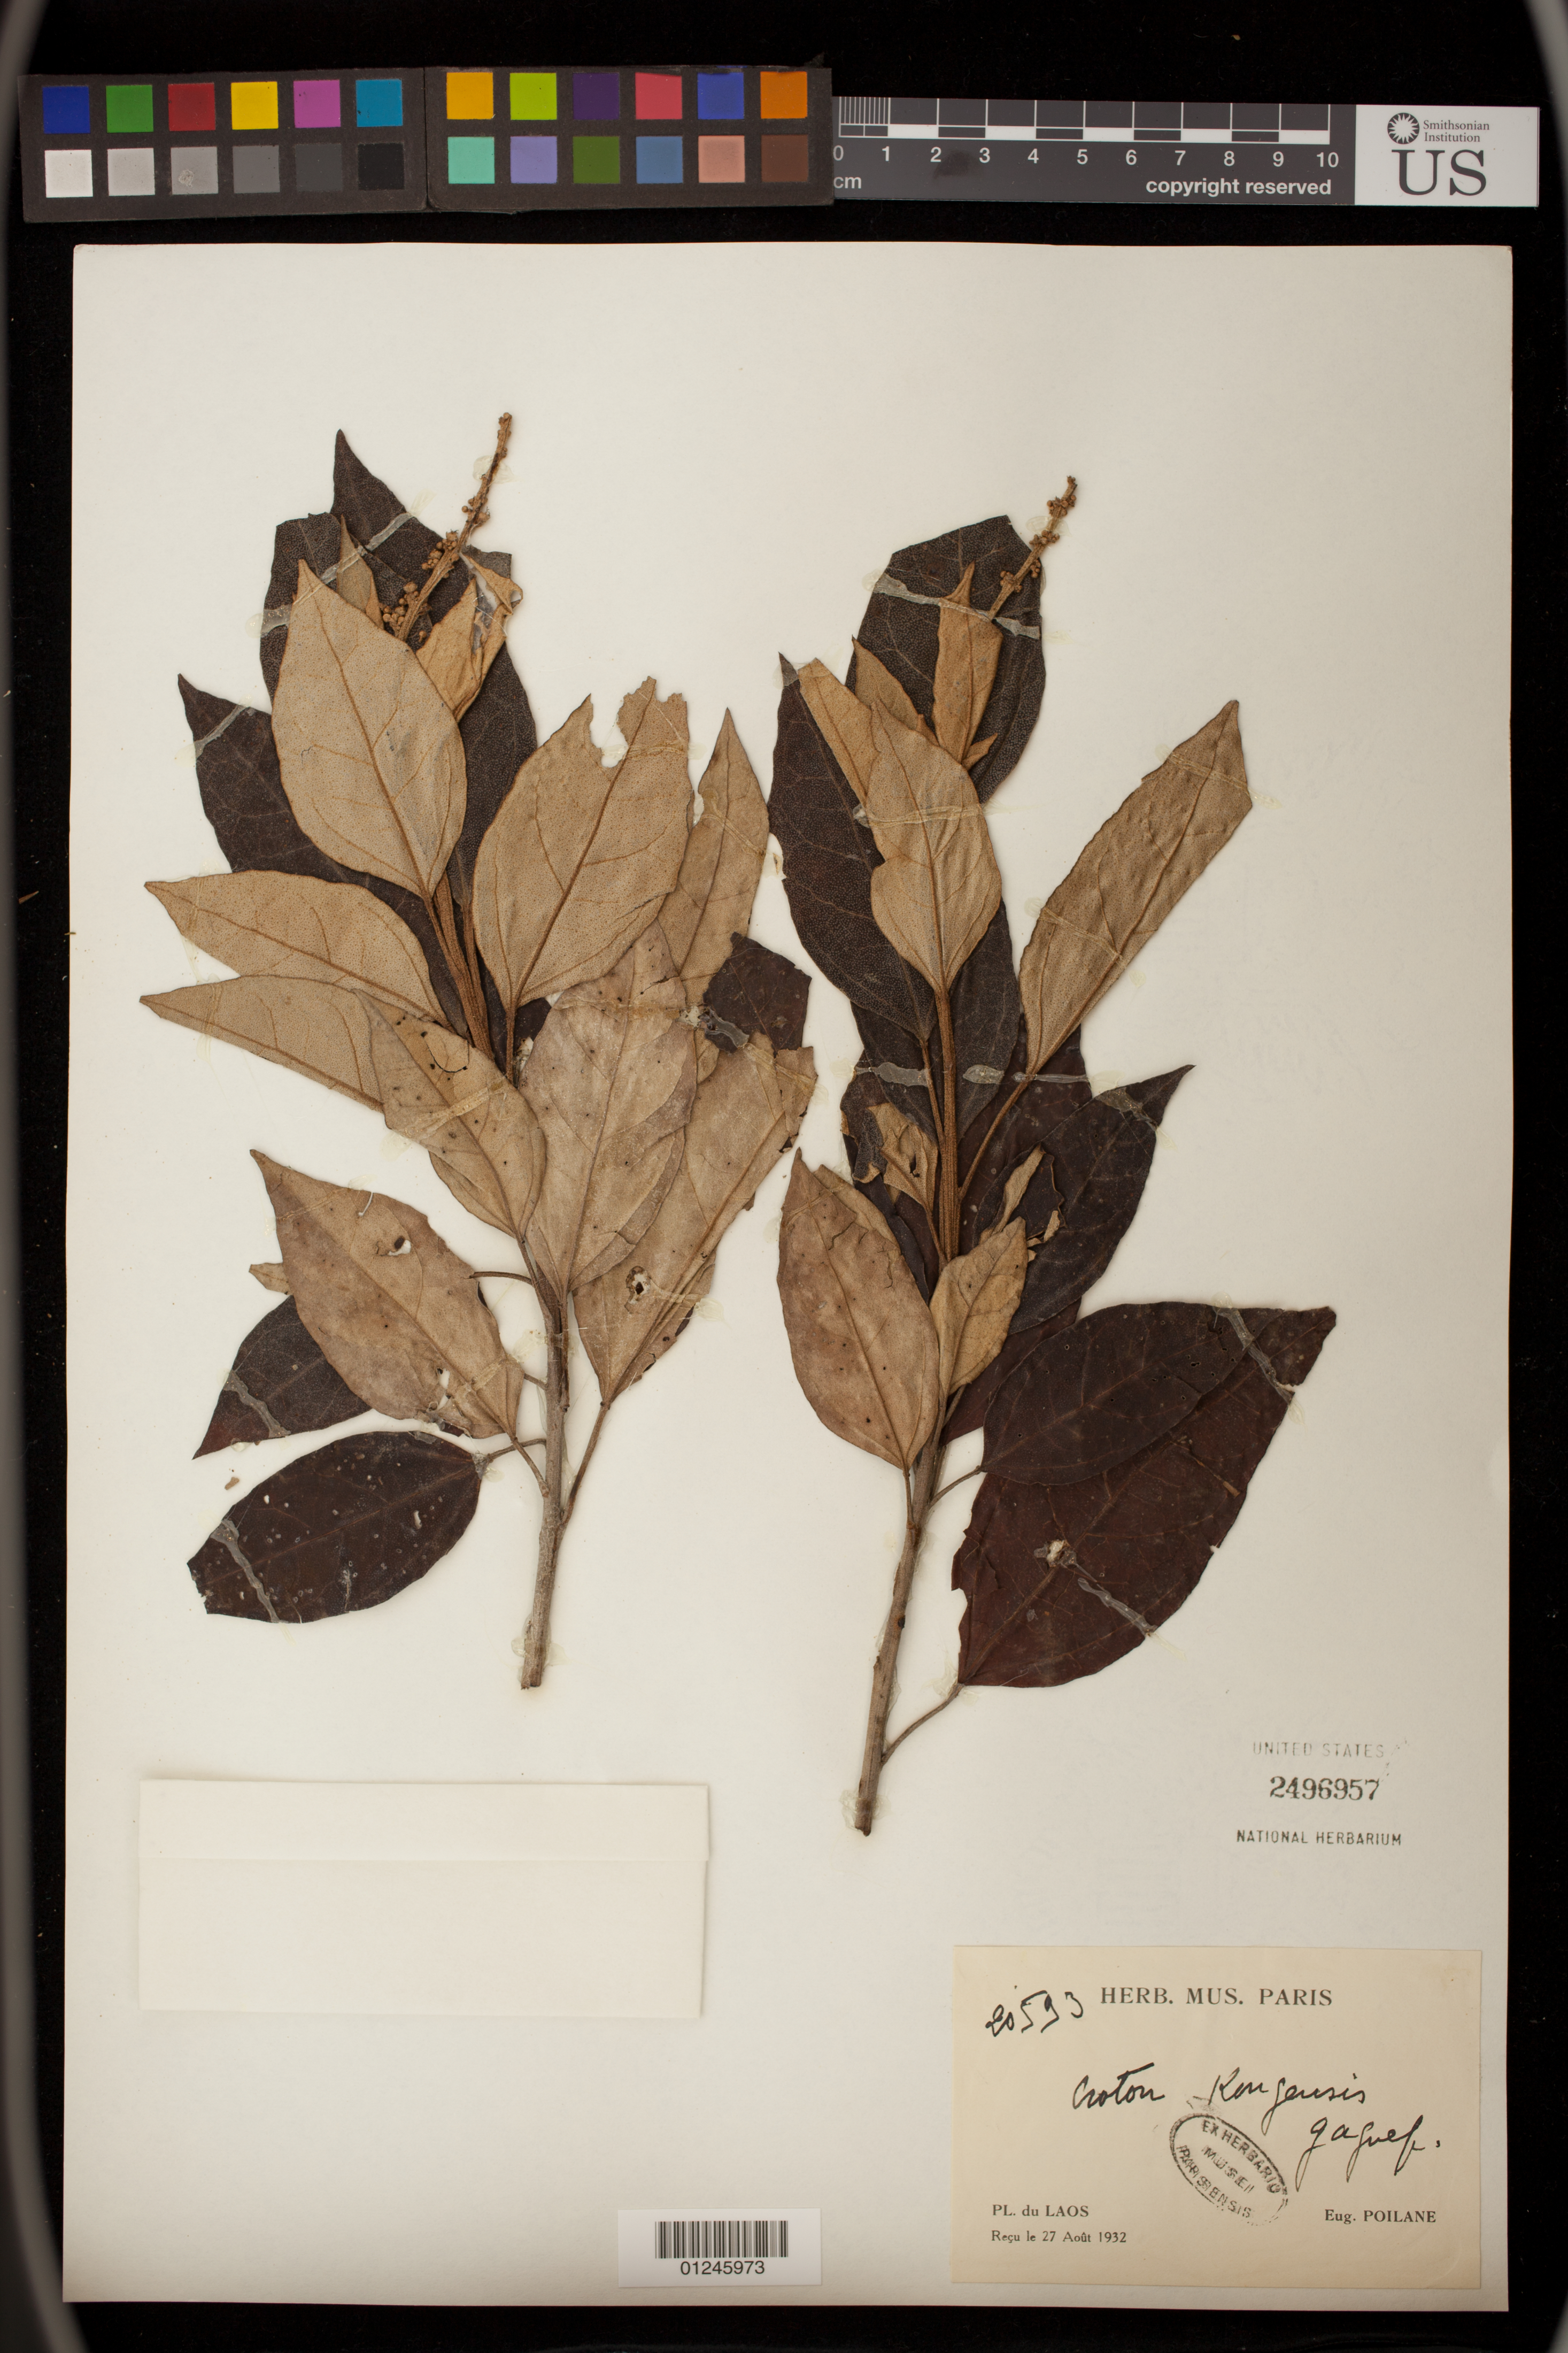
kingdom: Plantae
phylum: Tracheophyta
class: Magnoliopsida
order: Malpighiales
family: Euphorbiaceae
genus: Croton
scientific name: Croton kongensis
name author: Gagnep.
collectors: E. Poilane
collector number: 20593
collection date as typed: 27 Aug 1932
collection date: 1932-08-27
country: Laos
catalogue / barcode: US 2496957